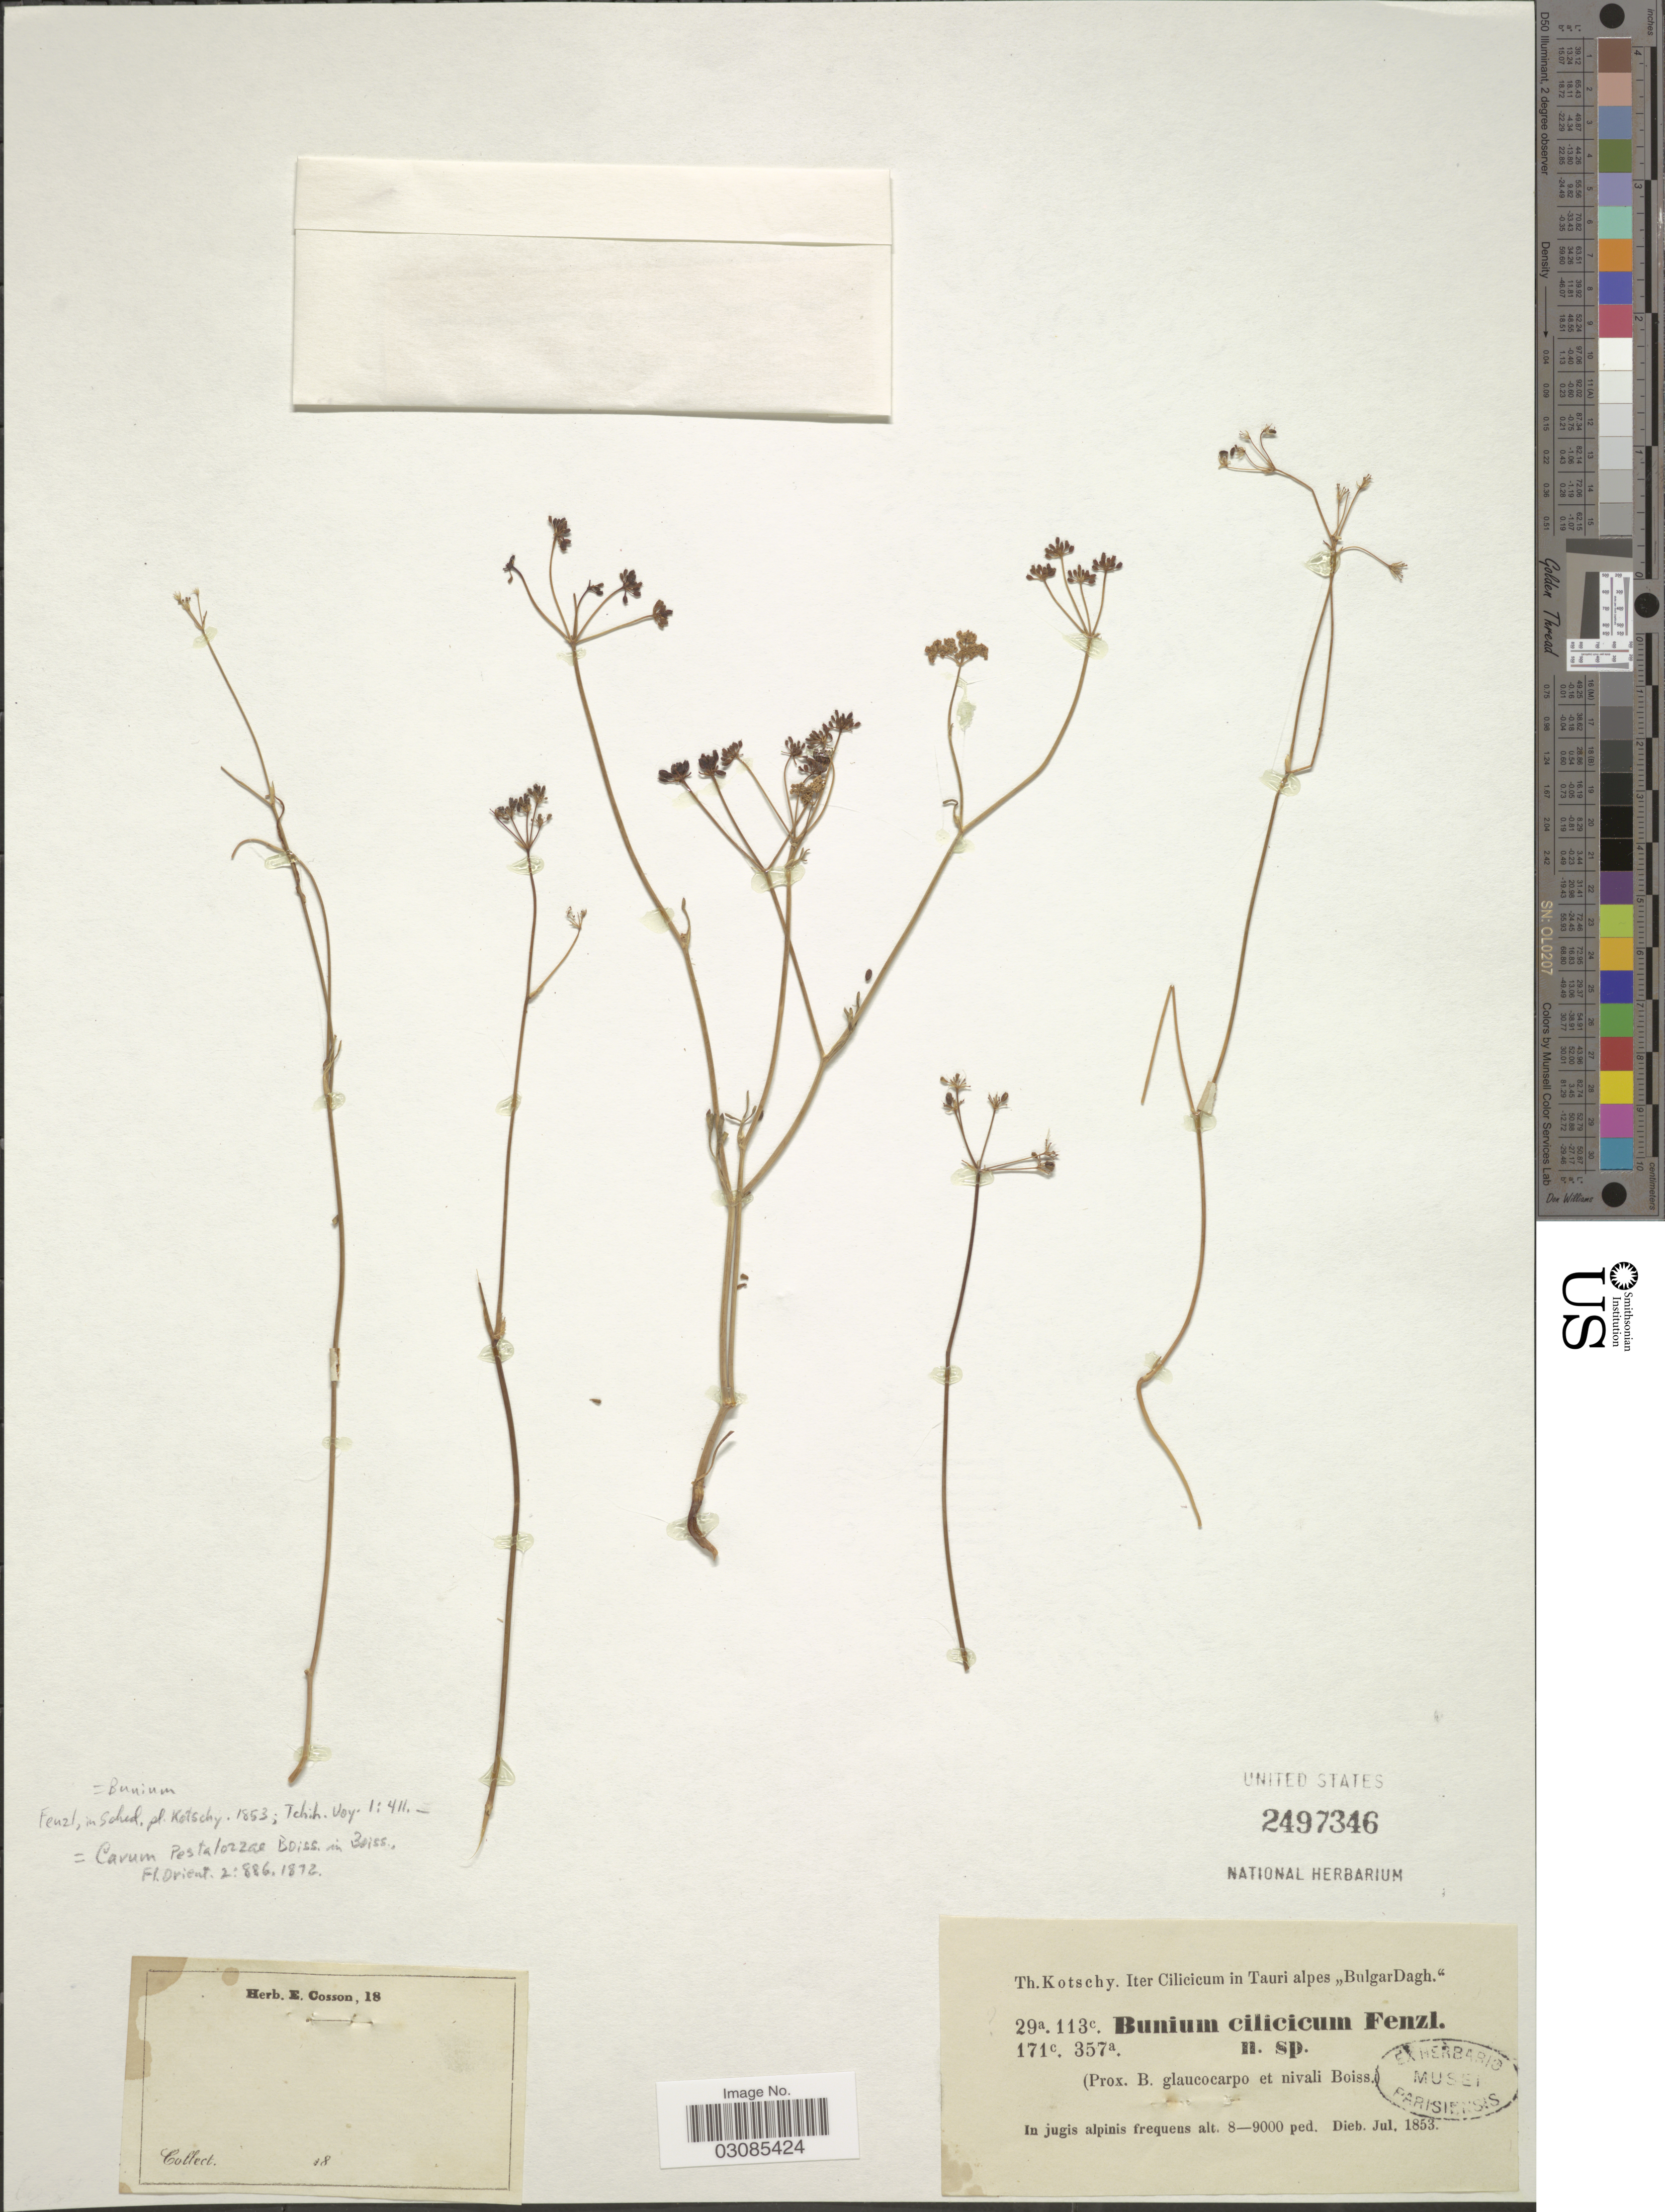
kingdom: Plantae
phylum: Tracheophyta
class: Magnoliopsida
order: Apiales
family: Apiaceae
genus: Bunium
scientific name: Bunium pestalozzae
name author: Boiss.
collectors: K. G. Kotschy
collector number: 29a/113c/171c/357a?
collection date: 1853-07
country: Turkey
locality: Iter Cilicicum in Tauri alpes "Bulgar Dagh." In jugis alpinis frequens.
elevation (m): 2438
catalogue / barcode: US 2497346